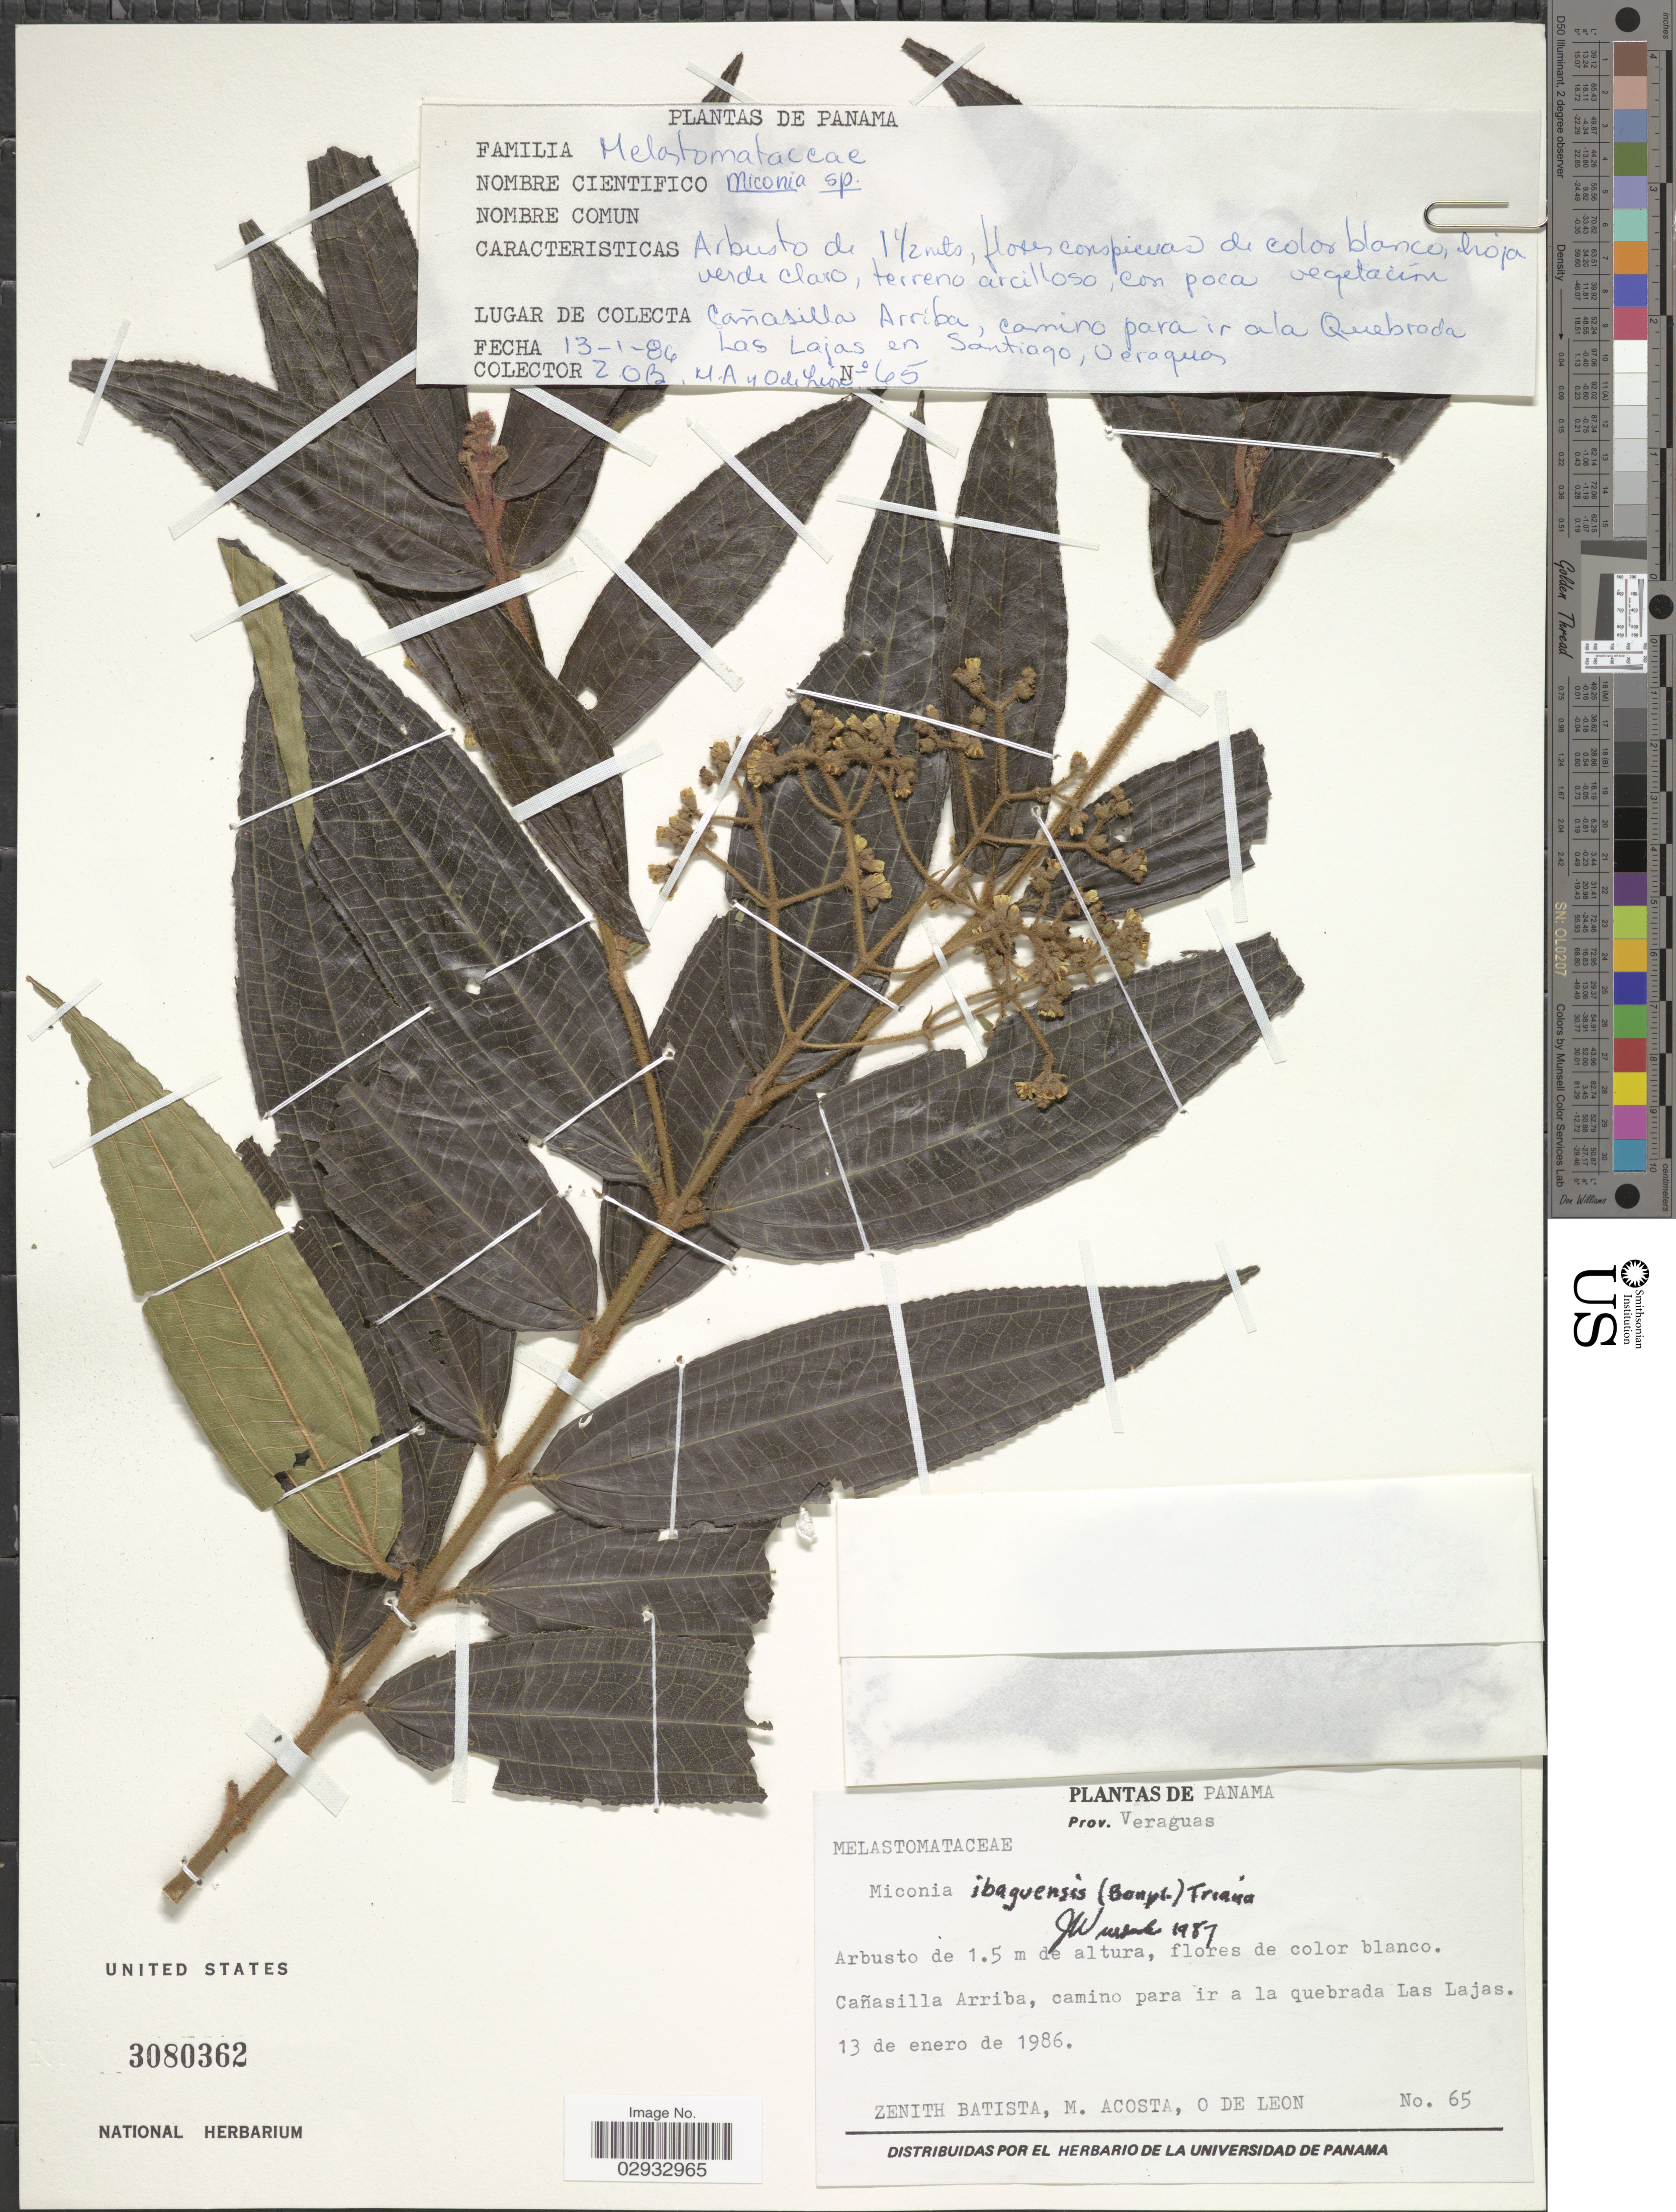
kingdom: Plantae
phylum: Tracheophyta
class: Magnoliopsida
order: Myrtales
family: Melastomataceae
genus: Miconia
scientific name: Miconia ibaguensis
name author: (Bonpl.) Triana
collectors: Z. Batista, M. Acosta & O. León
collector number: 65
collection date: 1986-01-13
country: Panama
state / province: Veraguas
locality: Prov. Veraguas. Cañasilla Arriba, camino para ir a la quebrada Las Lajas.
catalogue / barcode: US 3080362